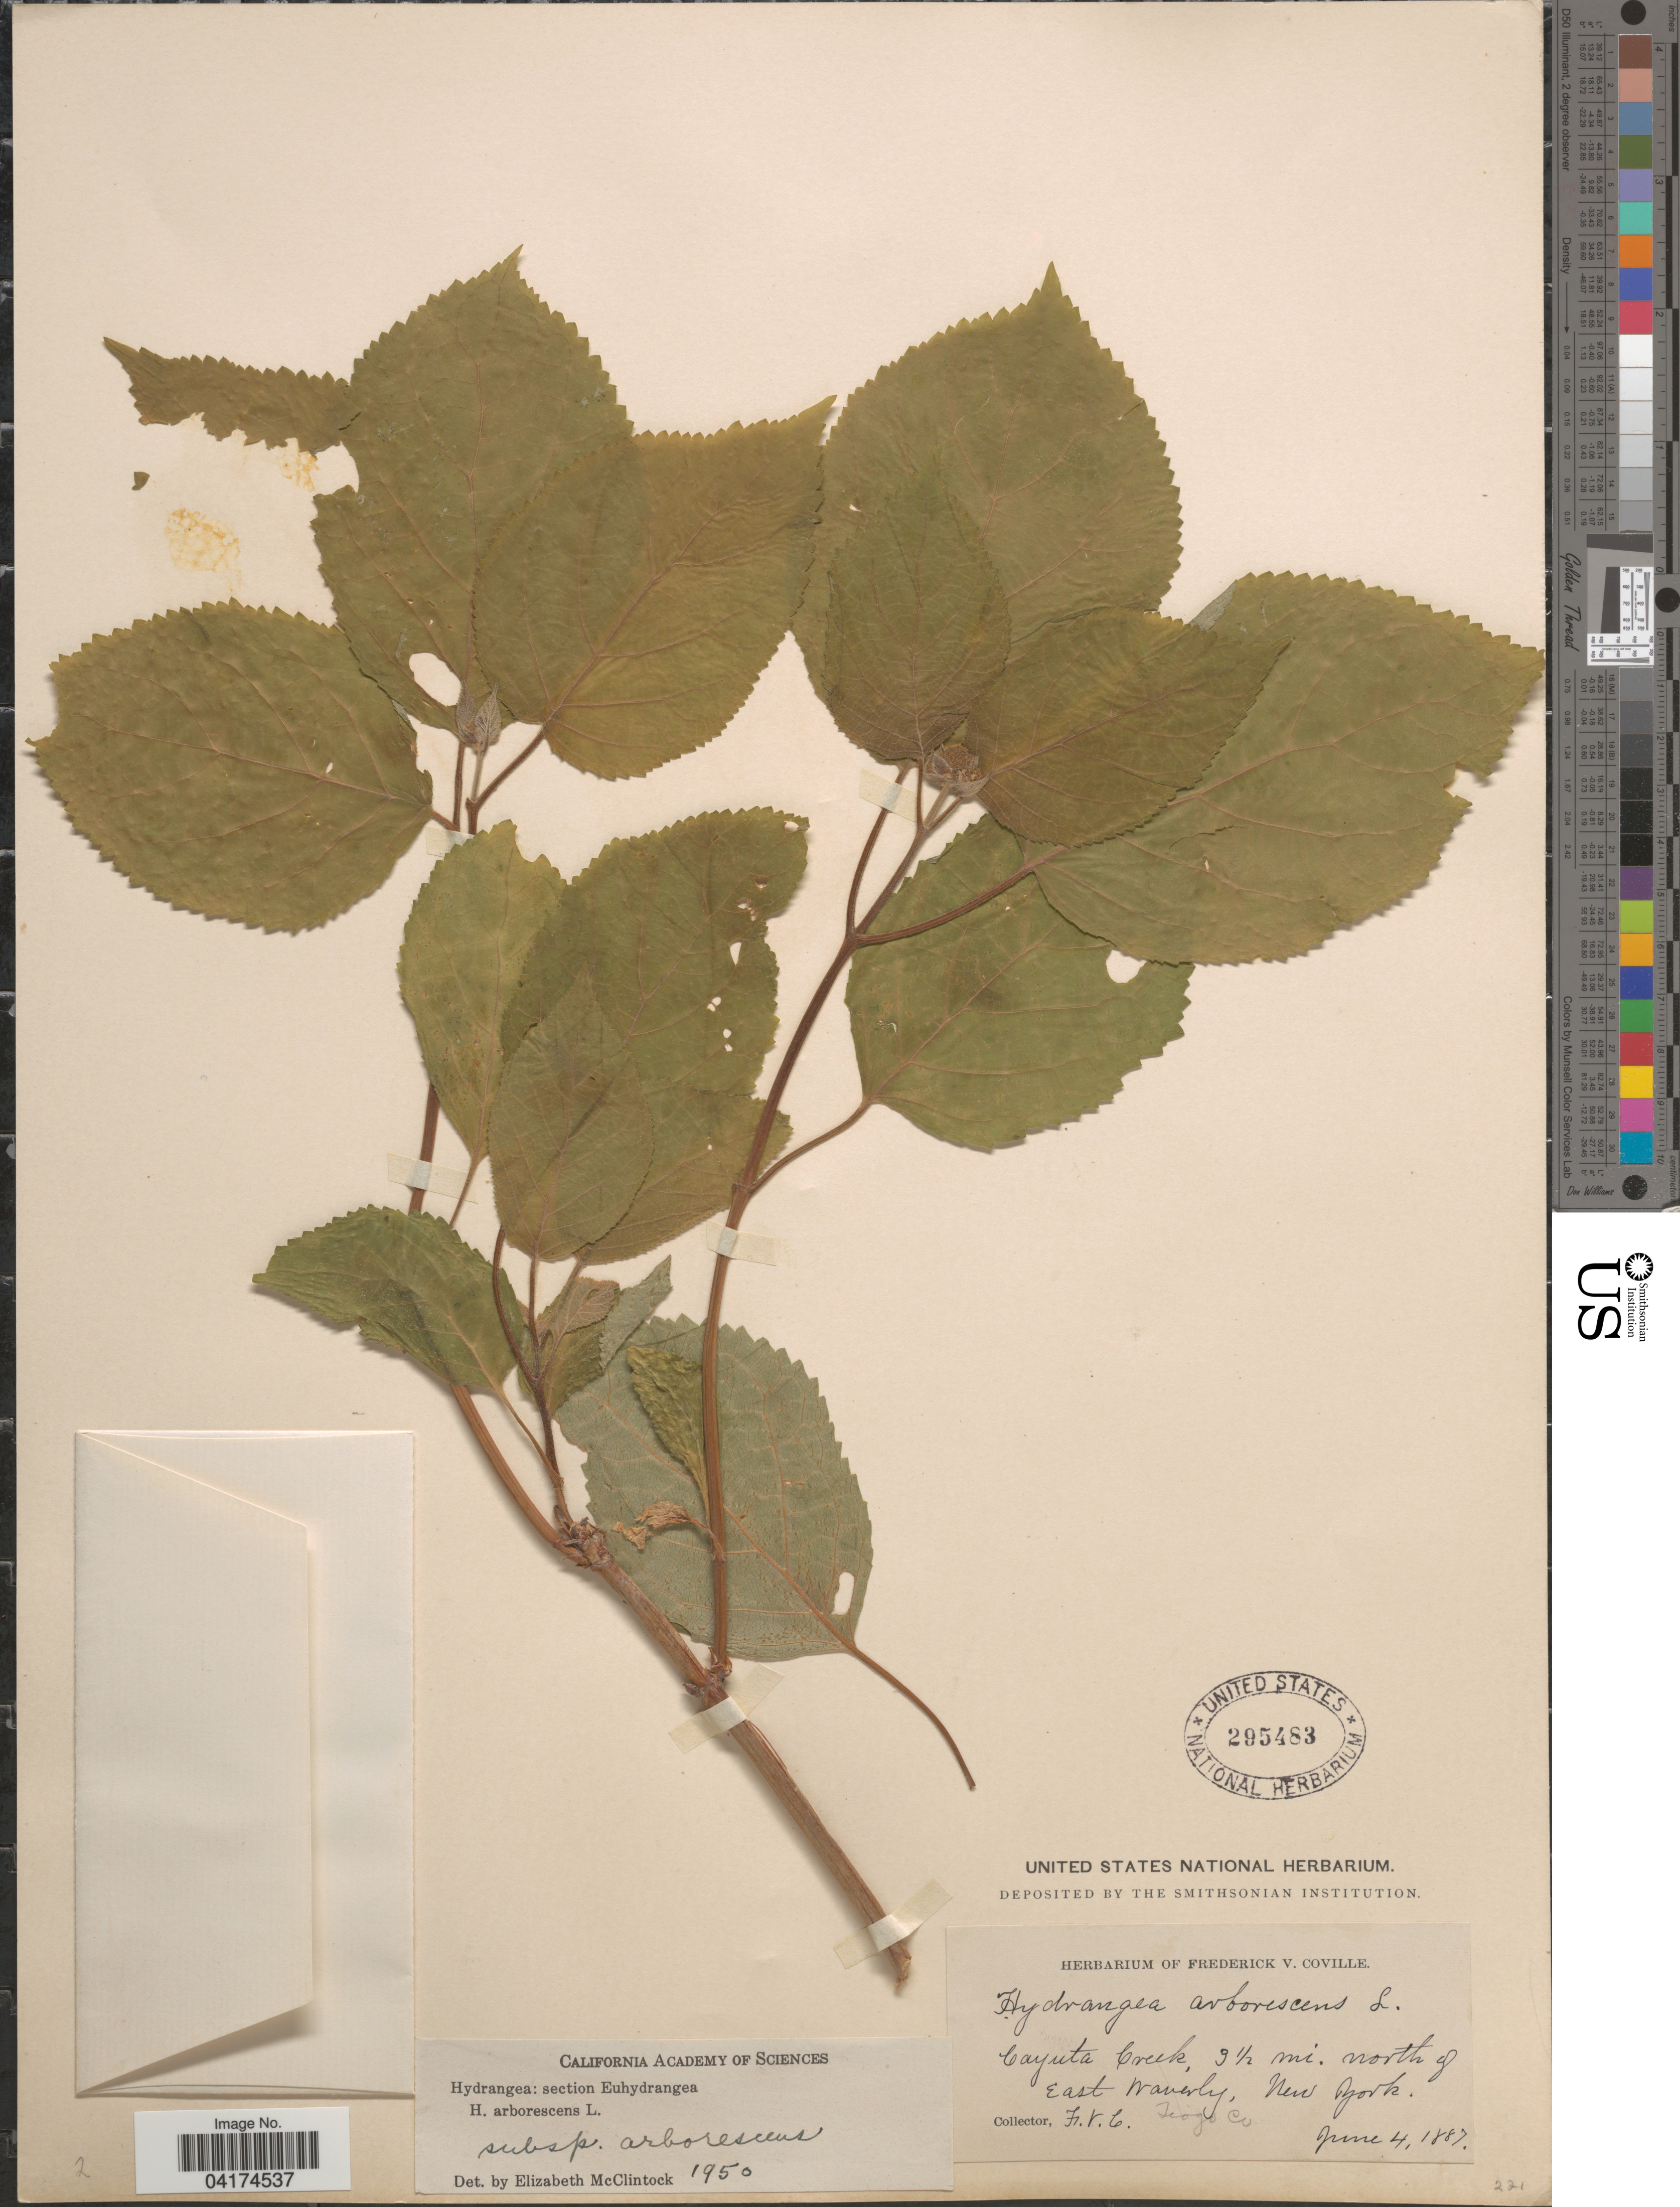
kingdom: Plantae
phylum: Tracheophyta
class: Magnoliopsida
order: Cornales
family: Hydrangeaceae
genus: Hydrangea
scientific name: Hydrangea arborescens subsp. arborescens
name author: L.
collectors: F. V. Coville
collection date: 1887-06-04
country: United States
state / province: New York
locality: Cayuta Creek, 9½ mi. north of East Waverly. Tioga Co.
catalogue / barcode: US 295483